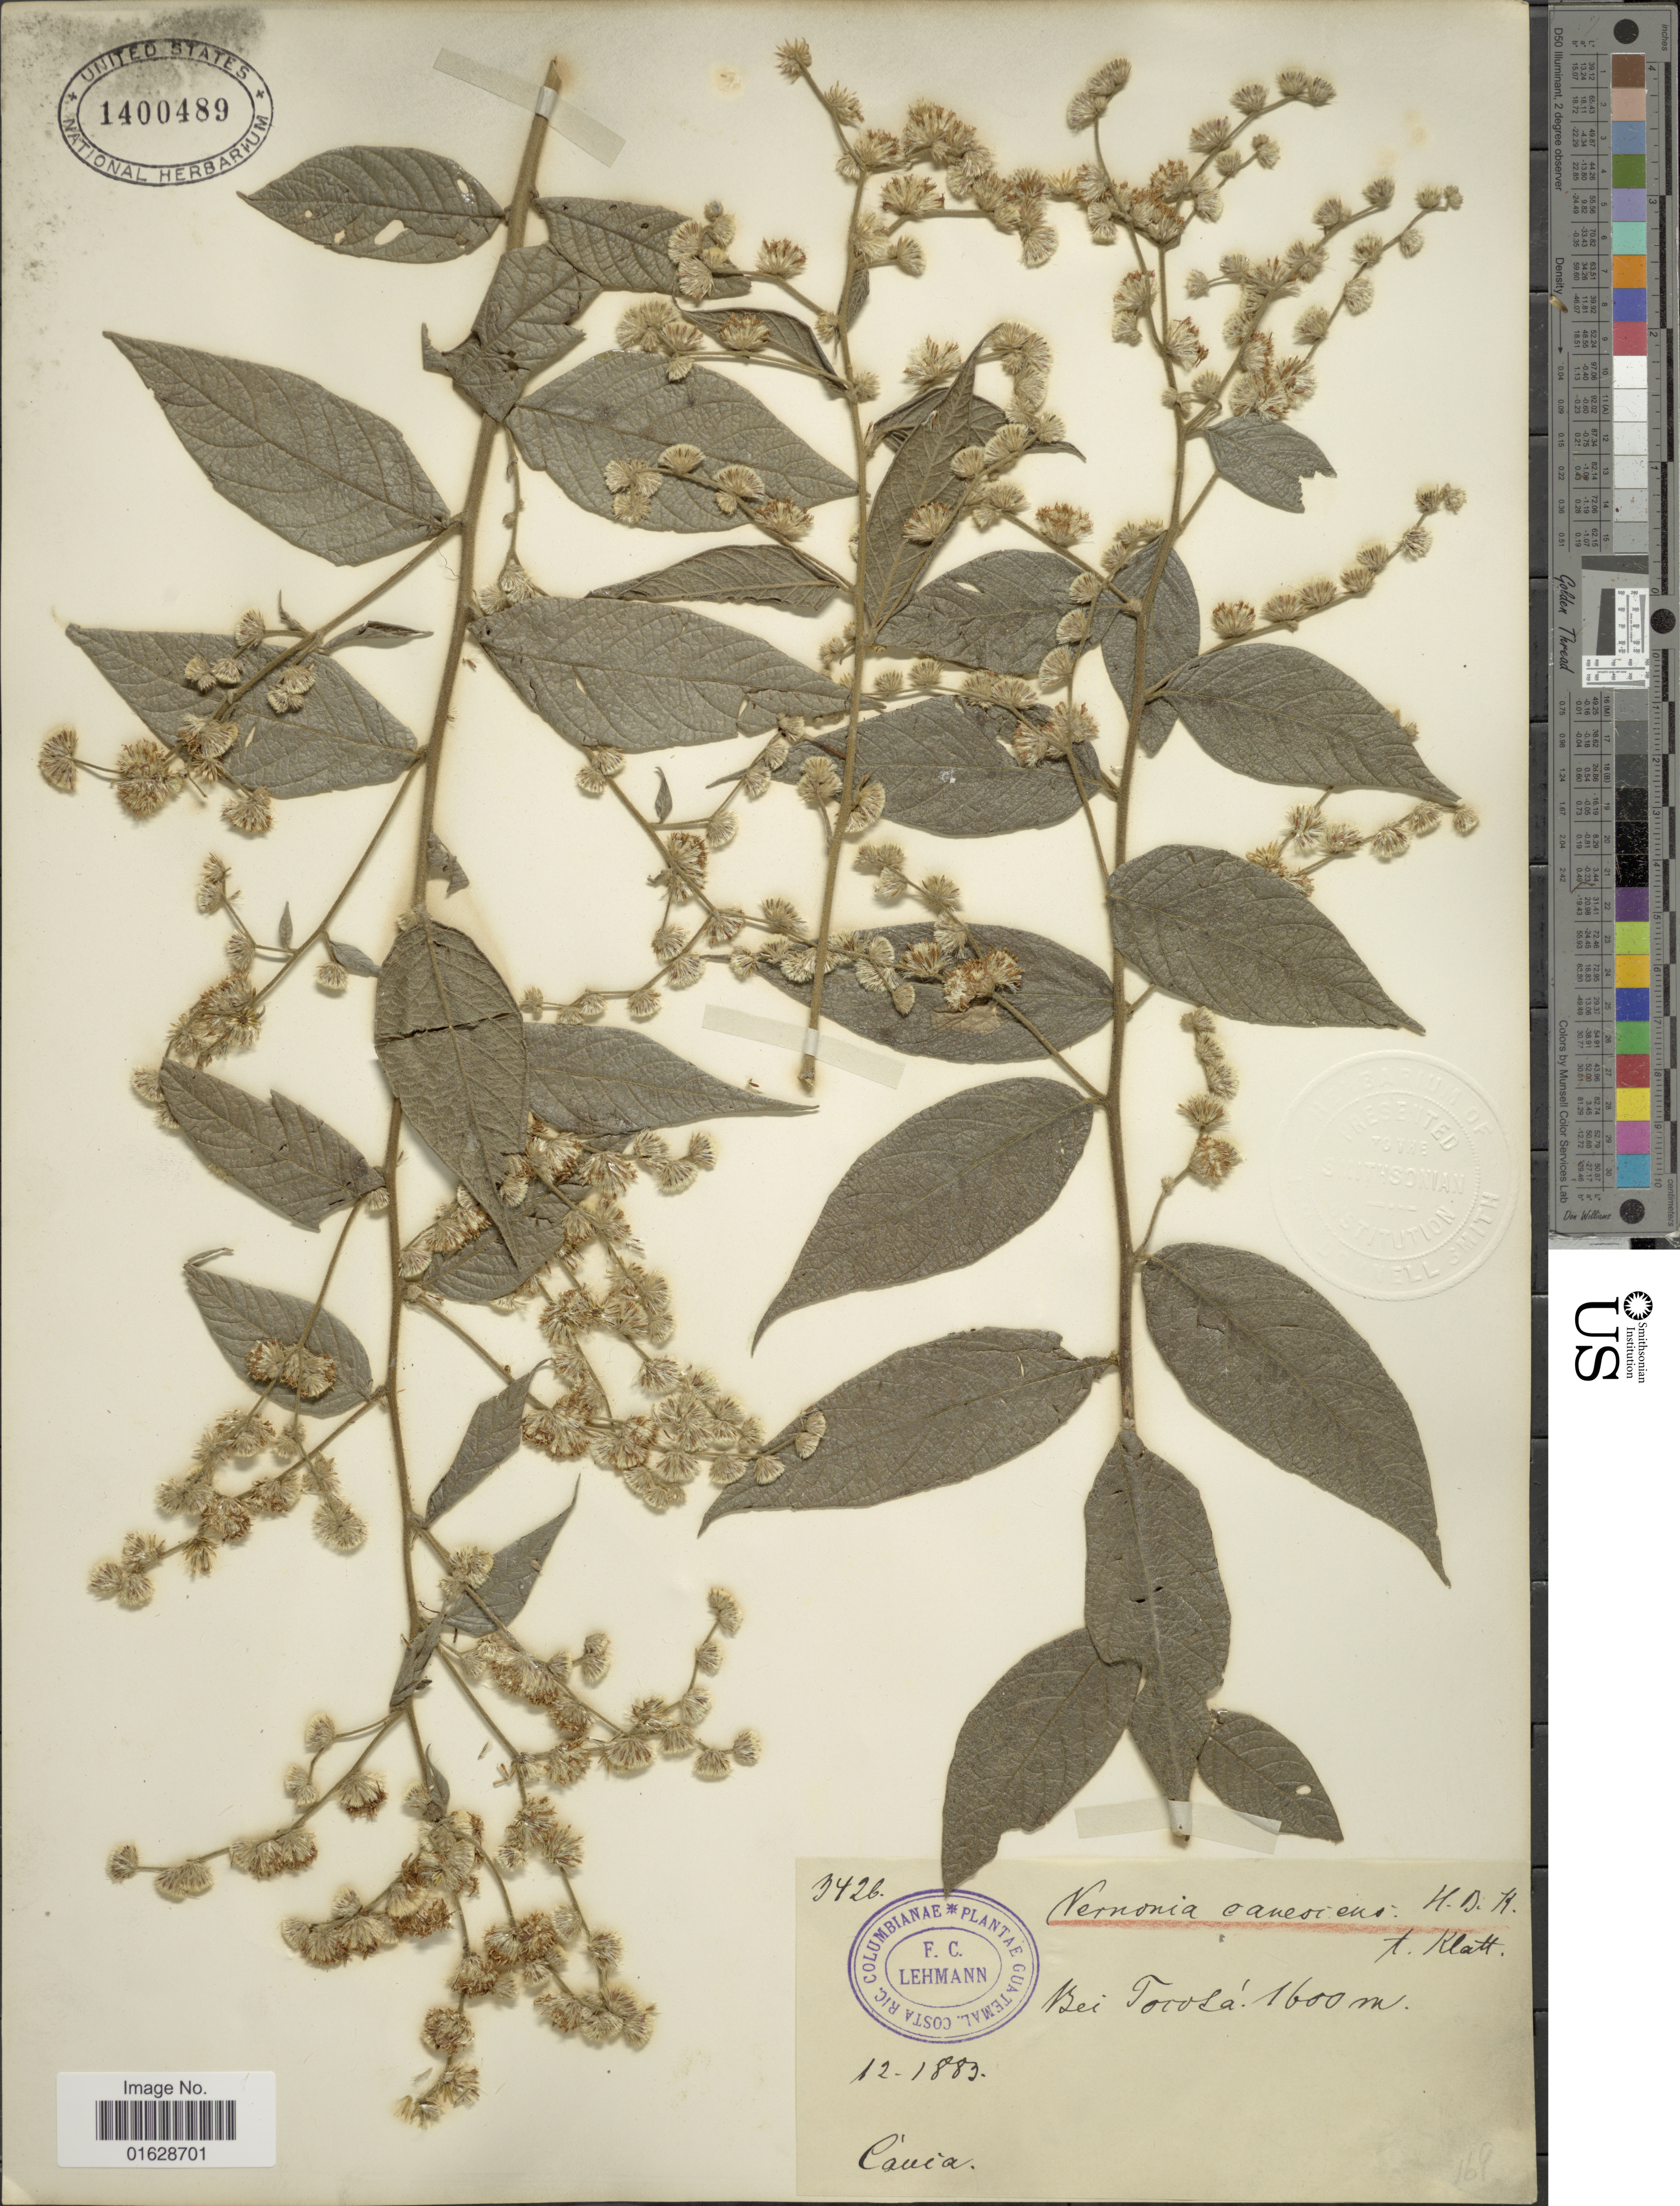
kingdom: Plantae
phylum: Tracheophyta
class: Magnoliopsida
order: Asterales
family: Asteraceae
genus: Lepidaploa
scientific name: Lepidaploa canescens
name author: (Kunth) H. Rob.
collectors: F. C. Lehmann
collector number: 3426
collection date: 1883-12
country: Colombia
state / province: Cauca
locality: Cauca. Bei Tocota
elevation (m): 1600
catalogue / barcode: US 1400489